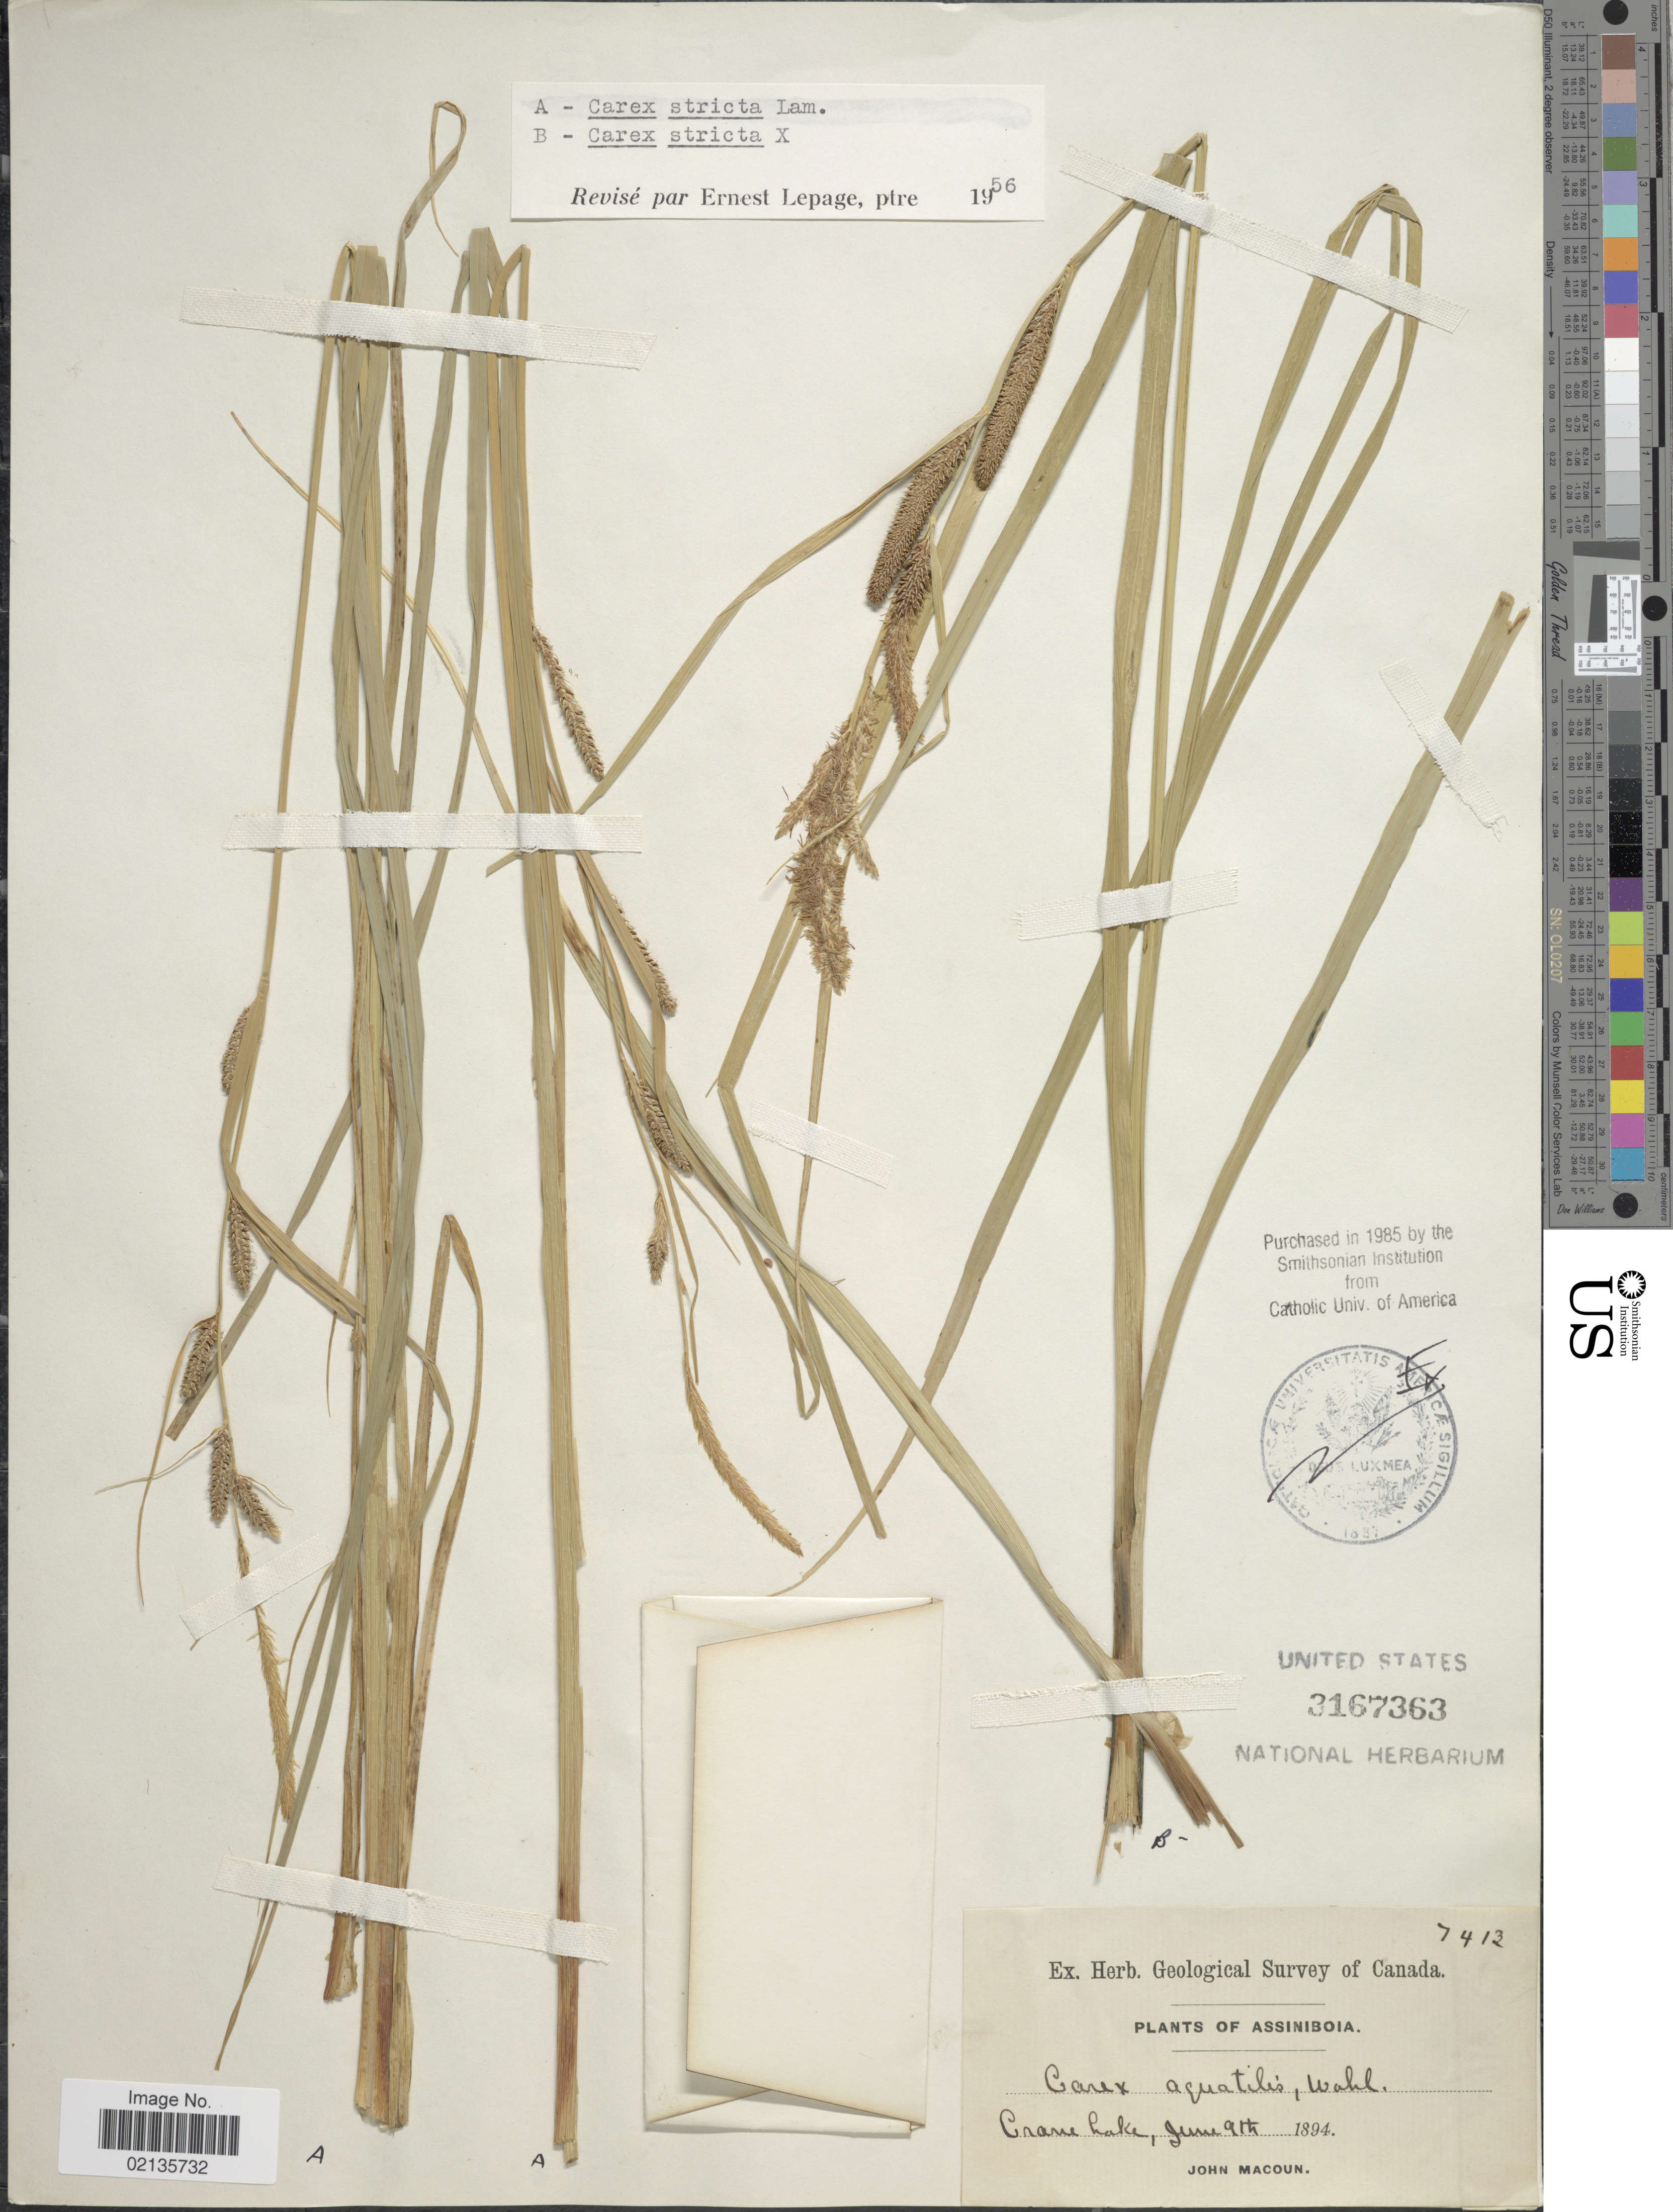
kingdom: Plantae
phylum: Tracheophyta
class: Liliopsida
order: Poales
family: Cyperaceae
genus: Carex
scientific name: Carex stricta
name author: Lam.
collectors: J. Macoun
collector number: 7413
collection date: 1894-06-09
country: Canada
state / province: Saskatchewan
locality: Assiniboia, Crane Lake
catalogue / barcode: US 3167363